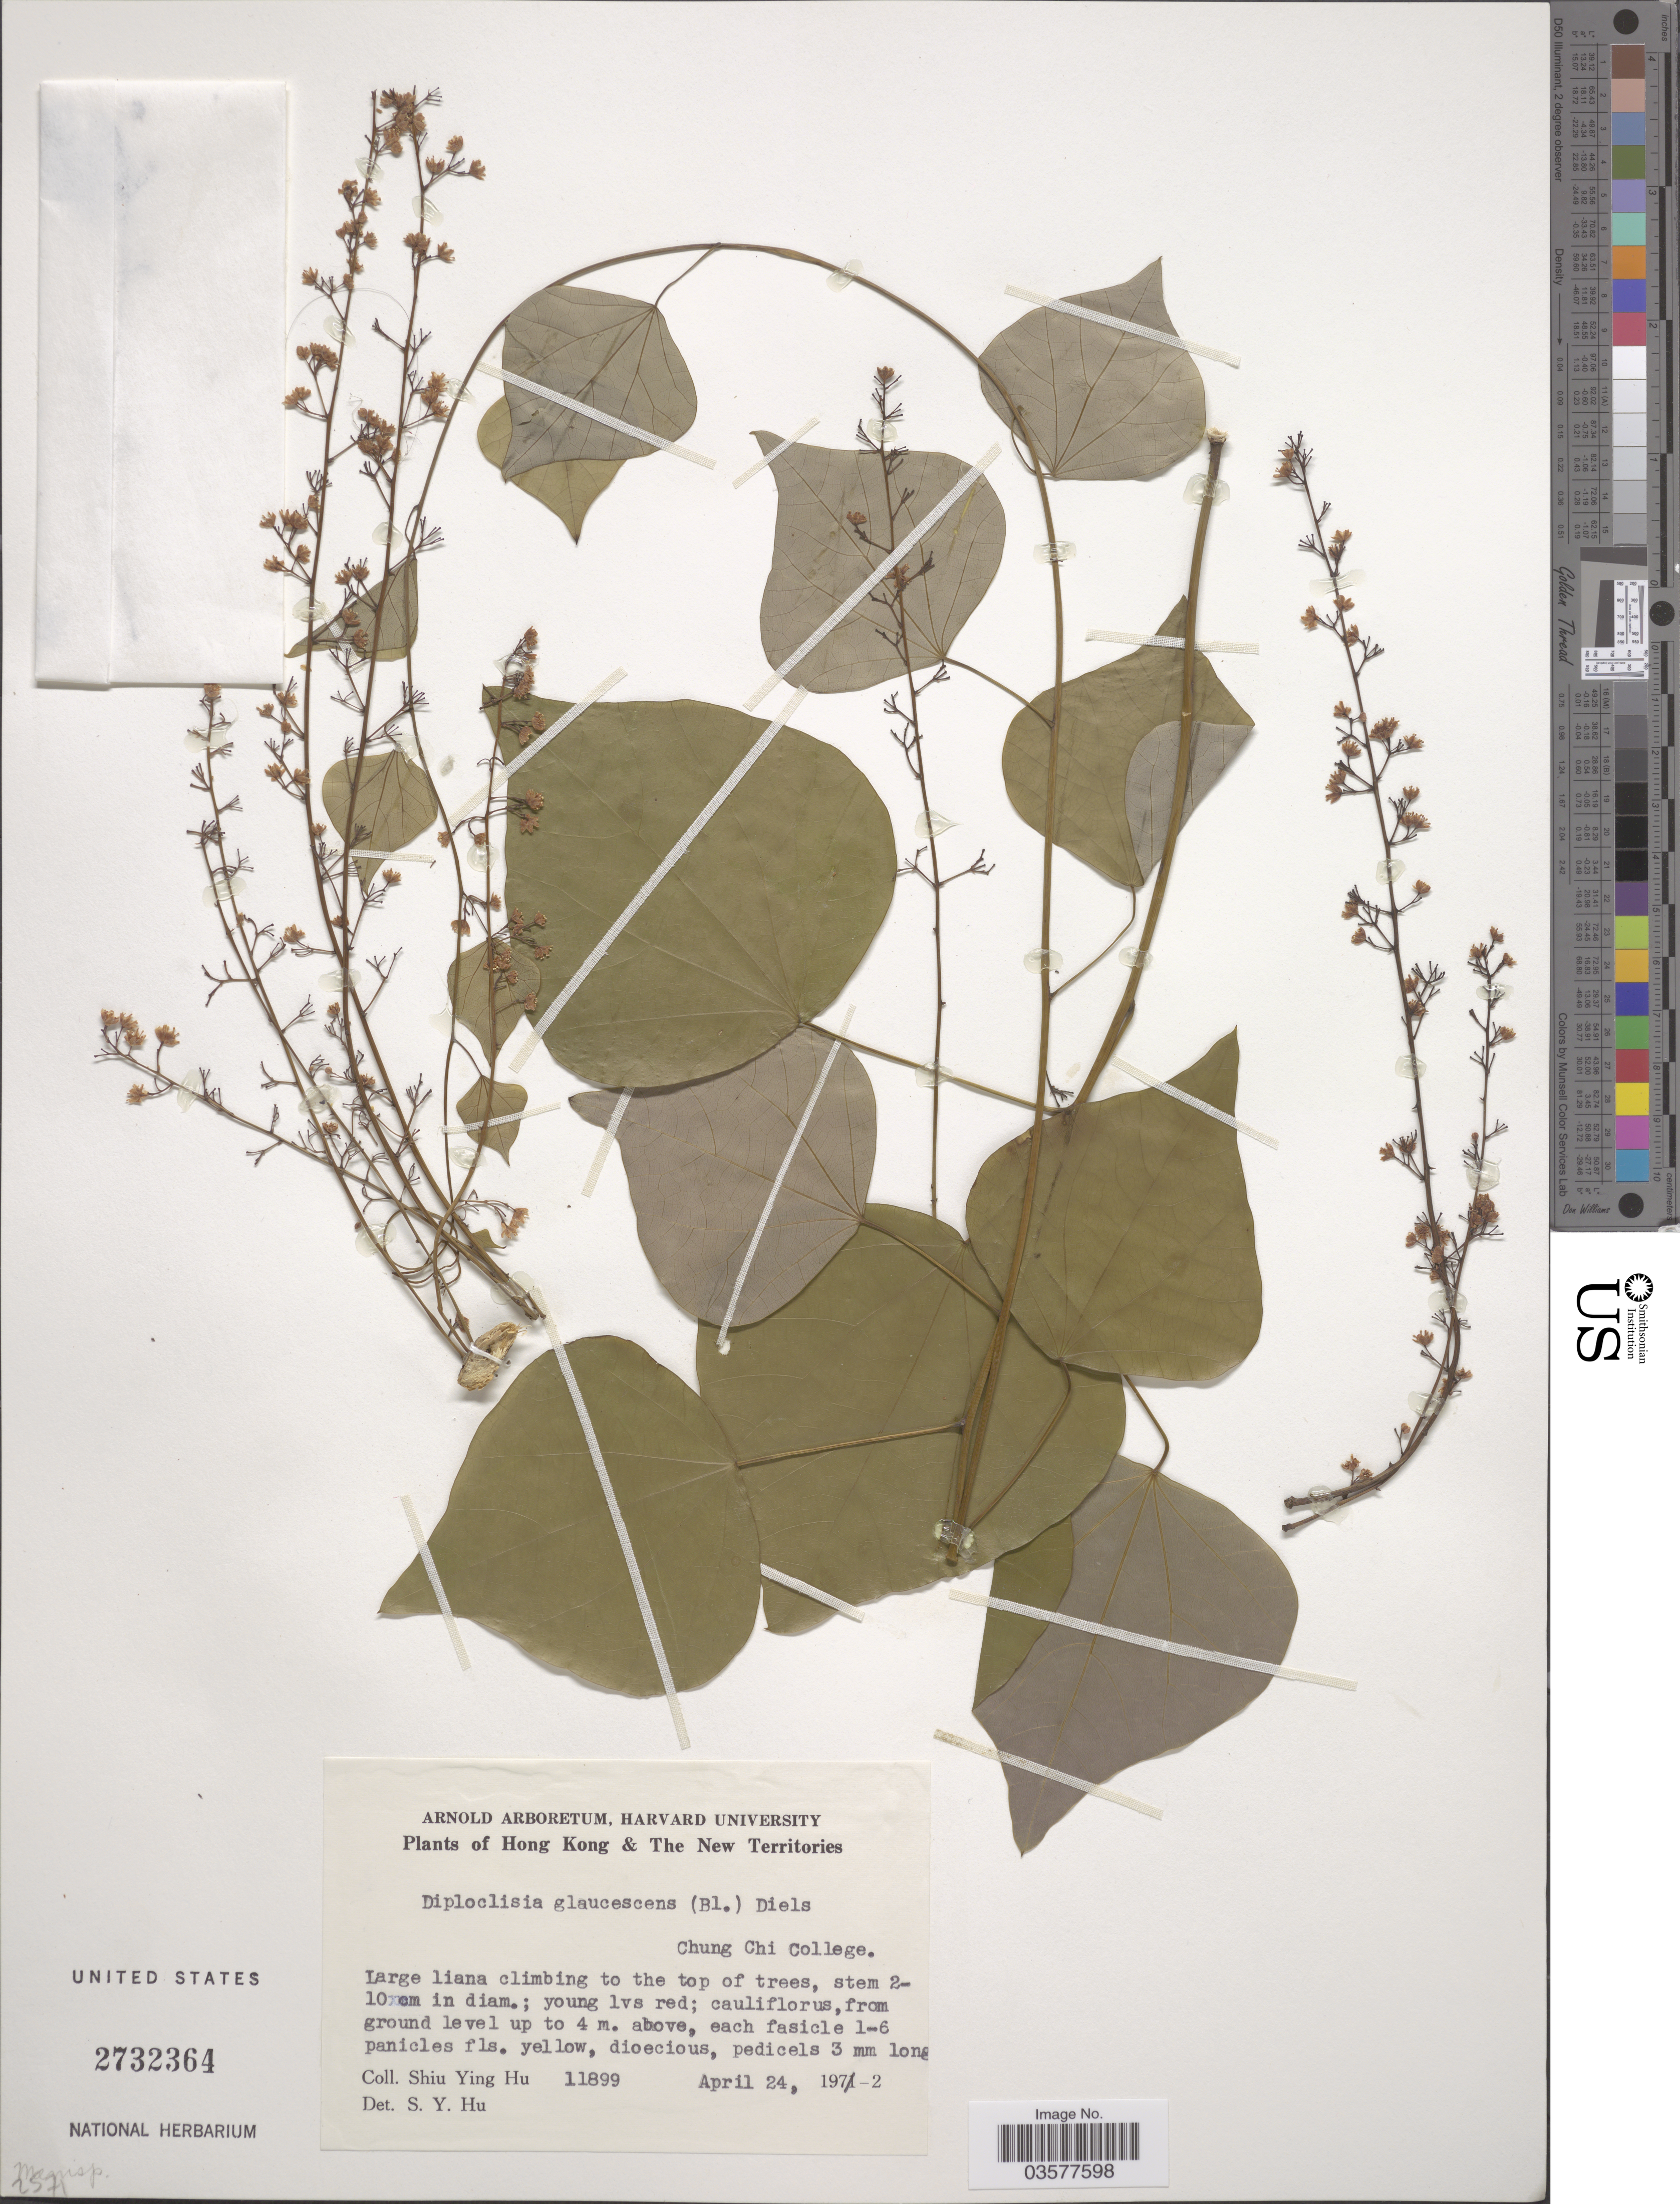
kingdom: Plantae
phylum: Tracheophyta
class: Magnoliopsida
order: Ranunculales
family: Menispermaceae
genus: Diploclisia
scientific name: Diploclisia glaucescens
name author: (Blume) Diels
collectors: S. Y. Hu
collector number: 11899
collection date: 1972-04-24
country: China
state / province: Hong Kong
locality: The New Territories. Chung Chi College.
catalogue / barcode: US 2732364